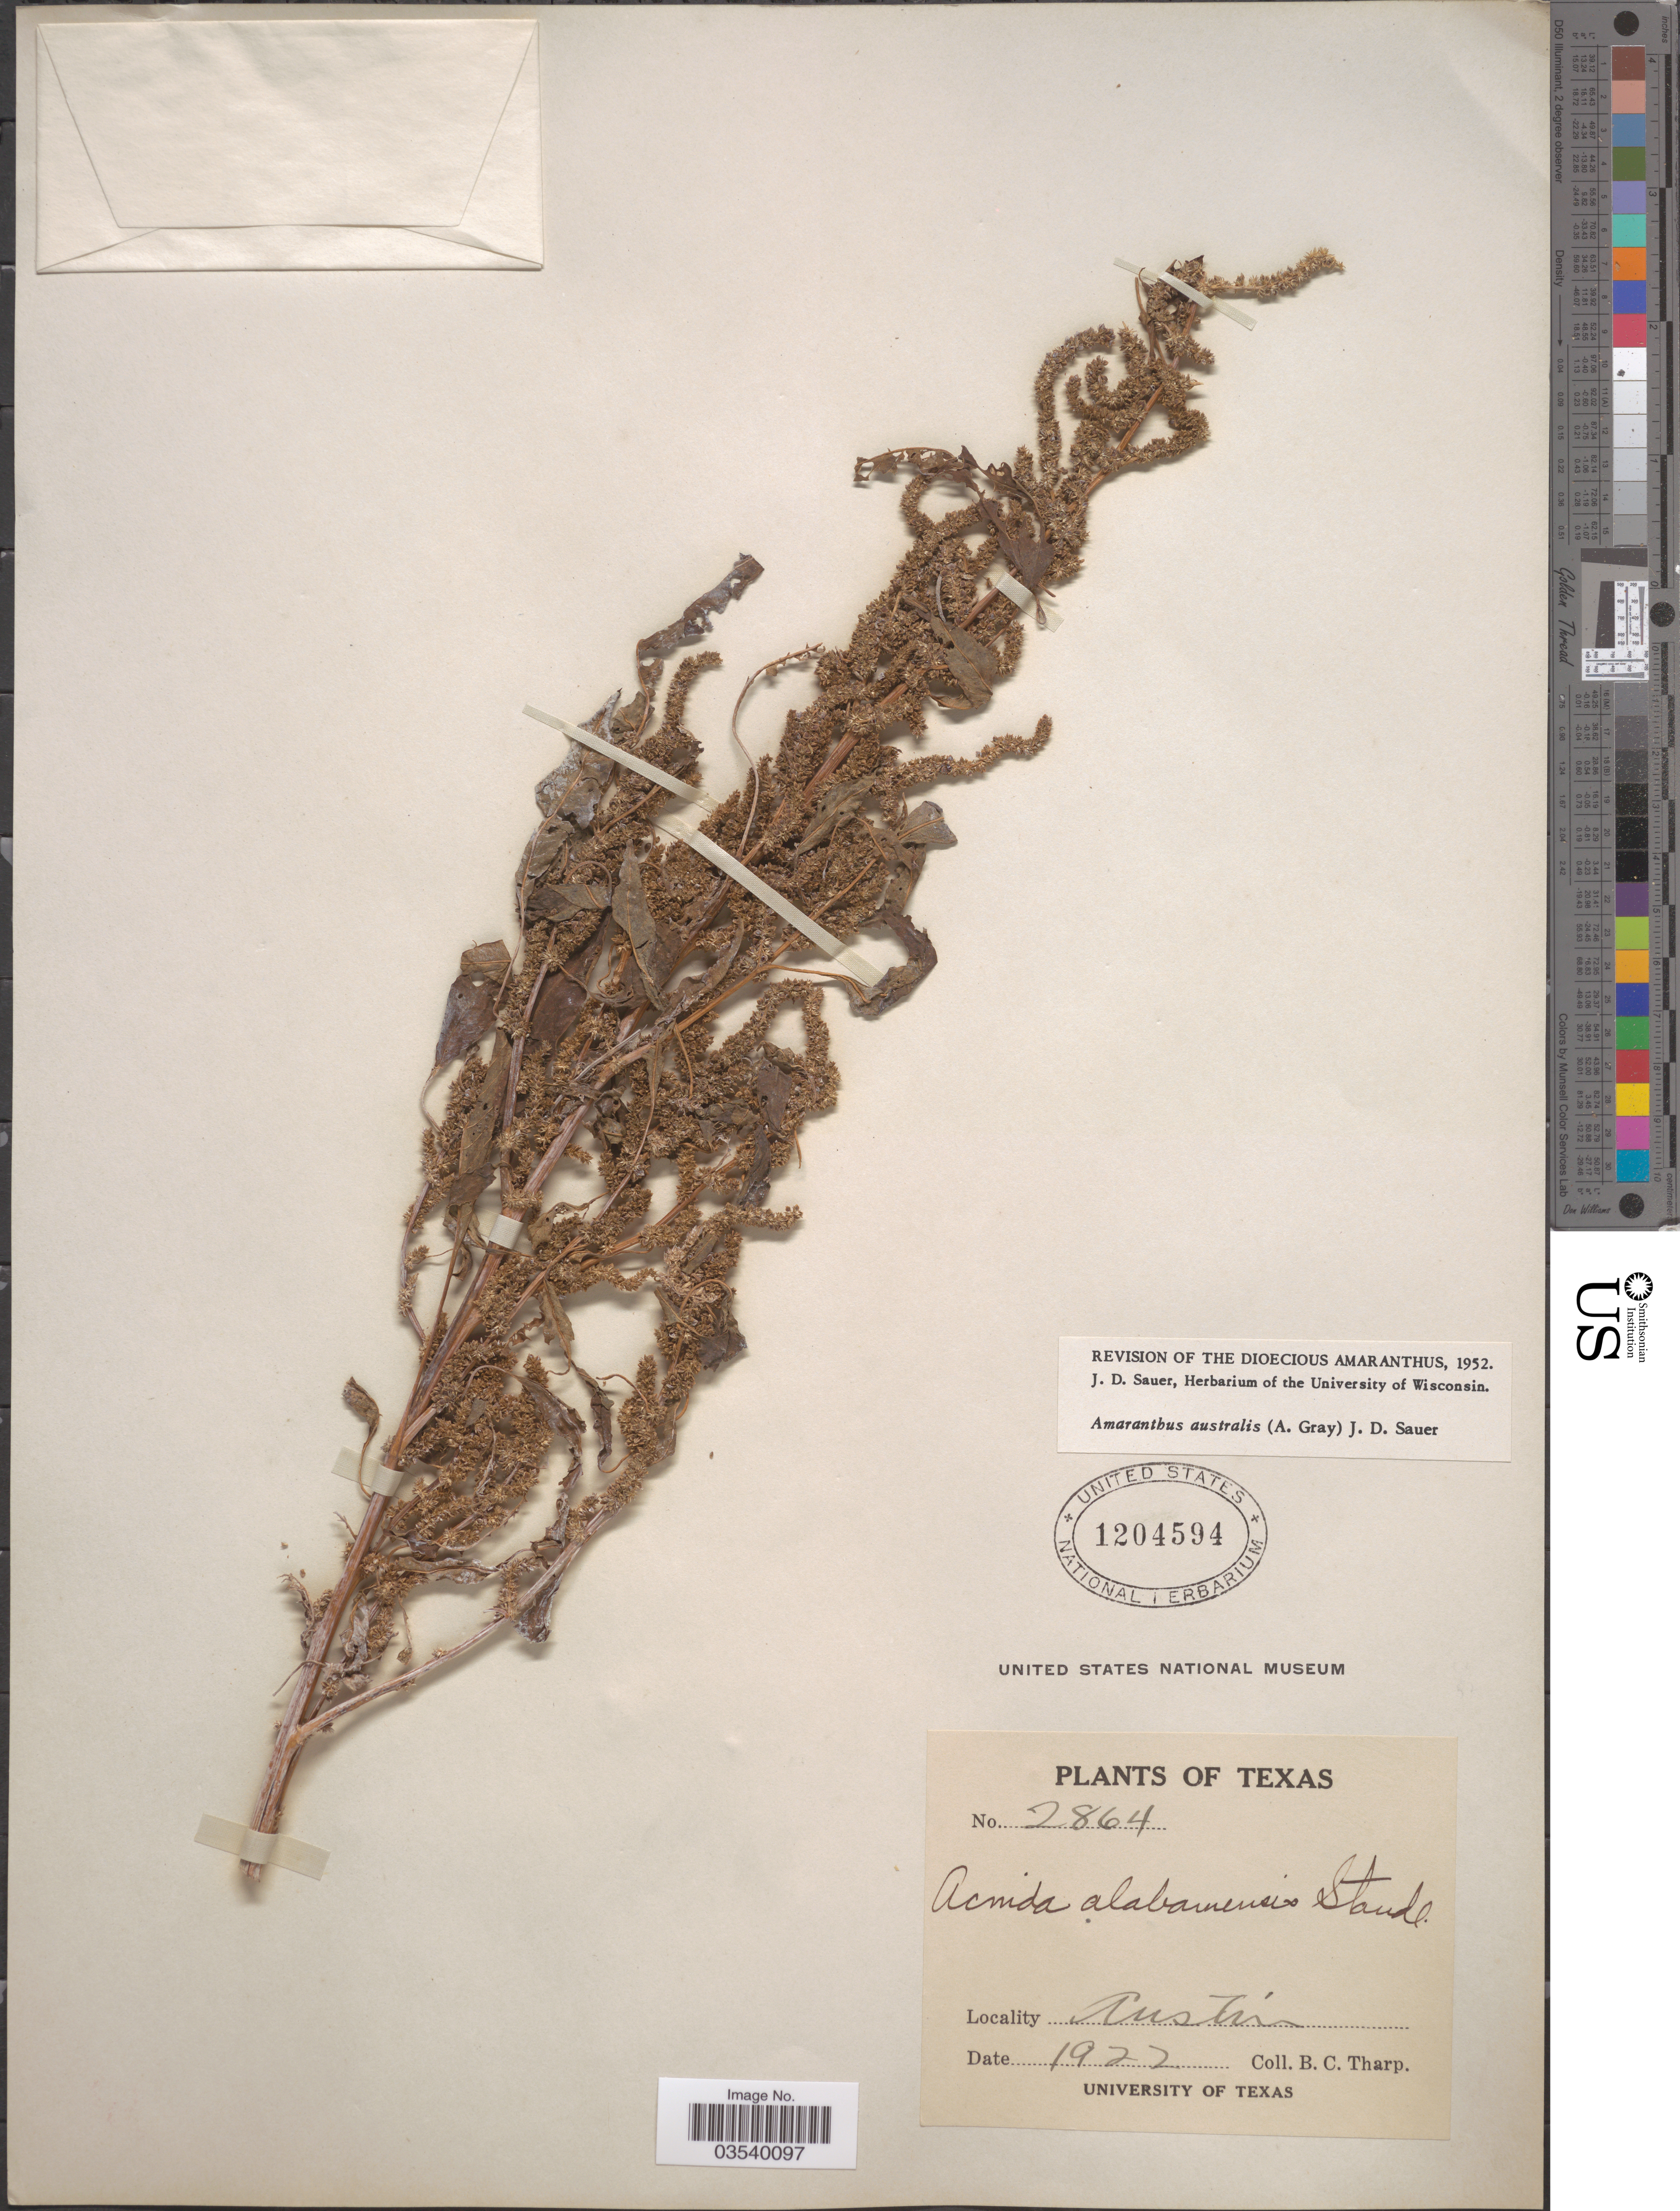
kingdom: Plantae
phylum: Tracheophyta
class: Magnoliopsida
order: Caryophyllales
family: Amaranthaceae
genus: Amaranthus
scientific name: Amaranthus australis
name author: (A. Gray) J.D. Sauer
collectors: B. C. Tharp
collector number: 2864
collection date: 1922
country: United States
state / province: Texas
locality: Austin.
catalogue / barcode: US 1204594